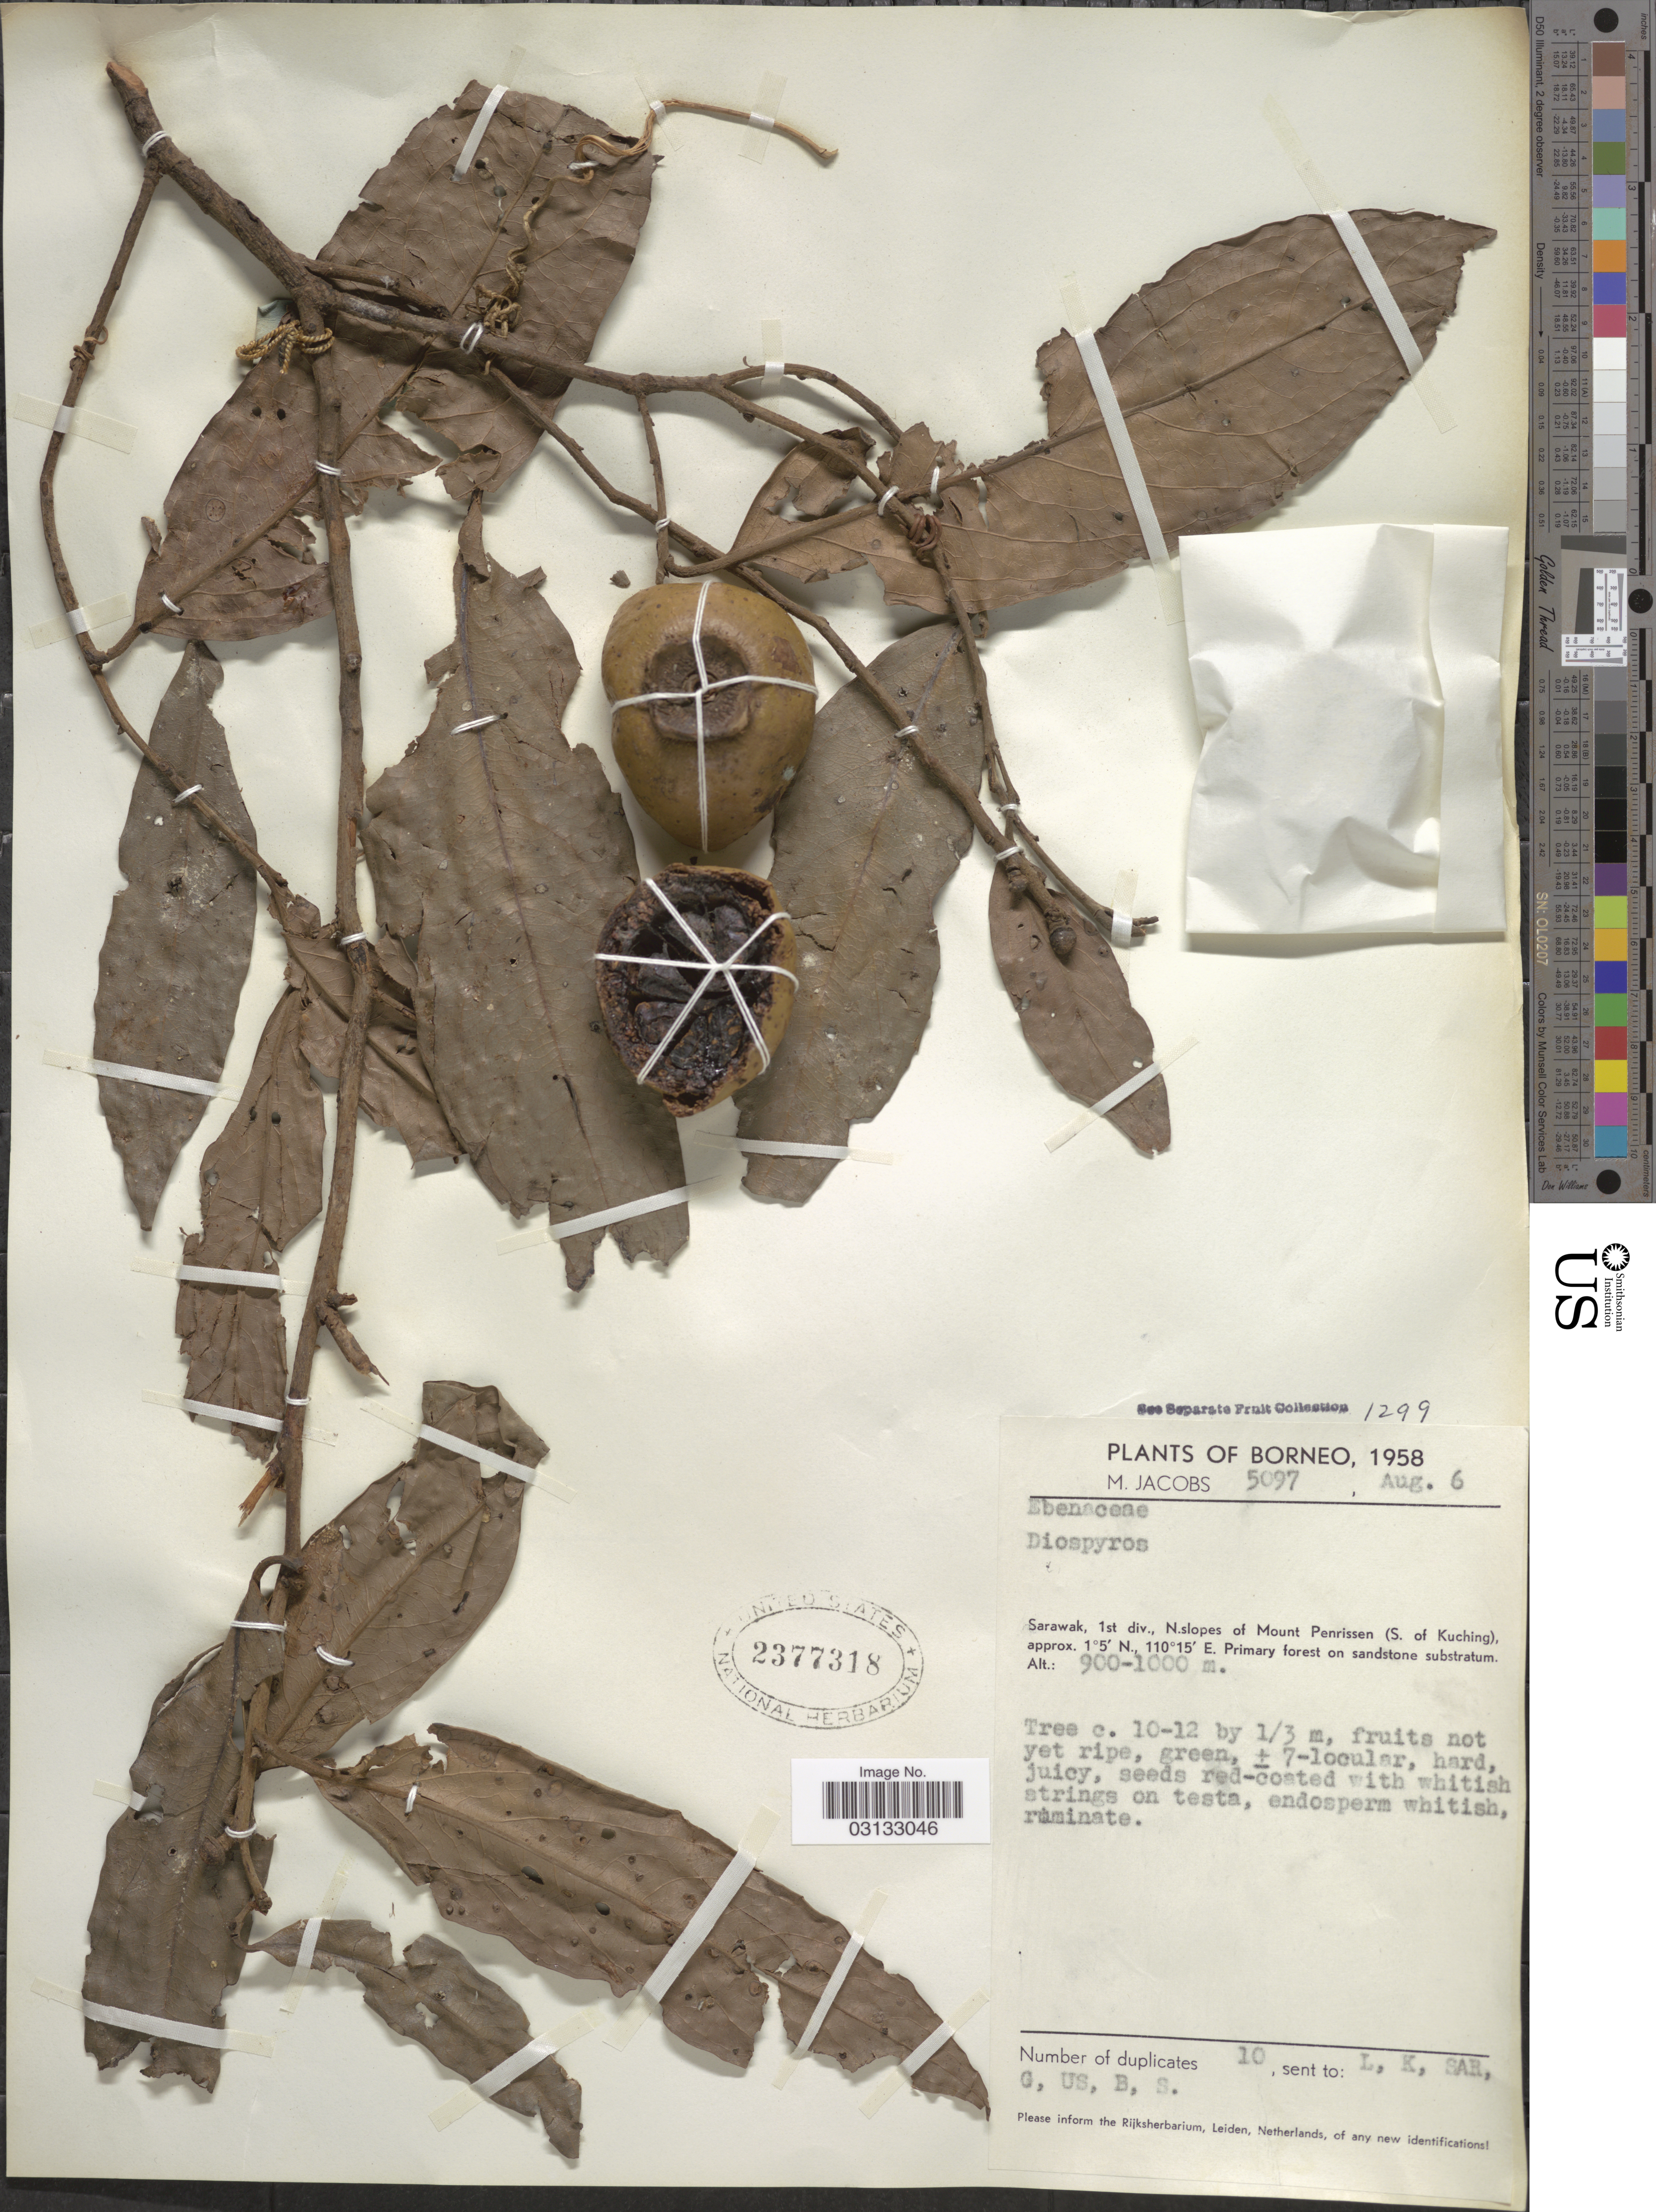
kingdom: Plantae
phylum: Tracheophyta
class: Magnoliopsida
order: Ericales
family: Ebenaceae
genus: Diospyros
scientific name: Diospyros sp.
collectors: M. Jacobs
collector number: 5097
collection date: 1958-08-06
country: Malaysia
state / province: Sarawak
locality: Borneo, Sarawak, 1st div., N. slopes of Mount Penrissen (S. of Kuching).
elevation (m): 900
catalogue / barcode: US 2377318